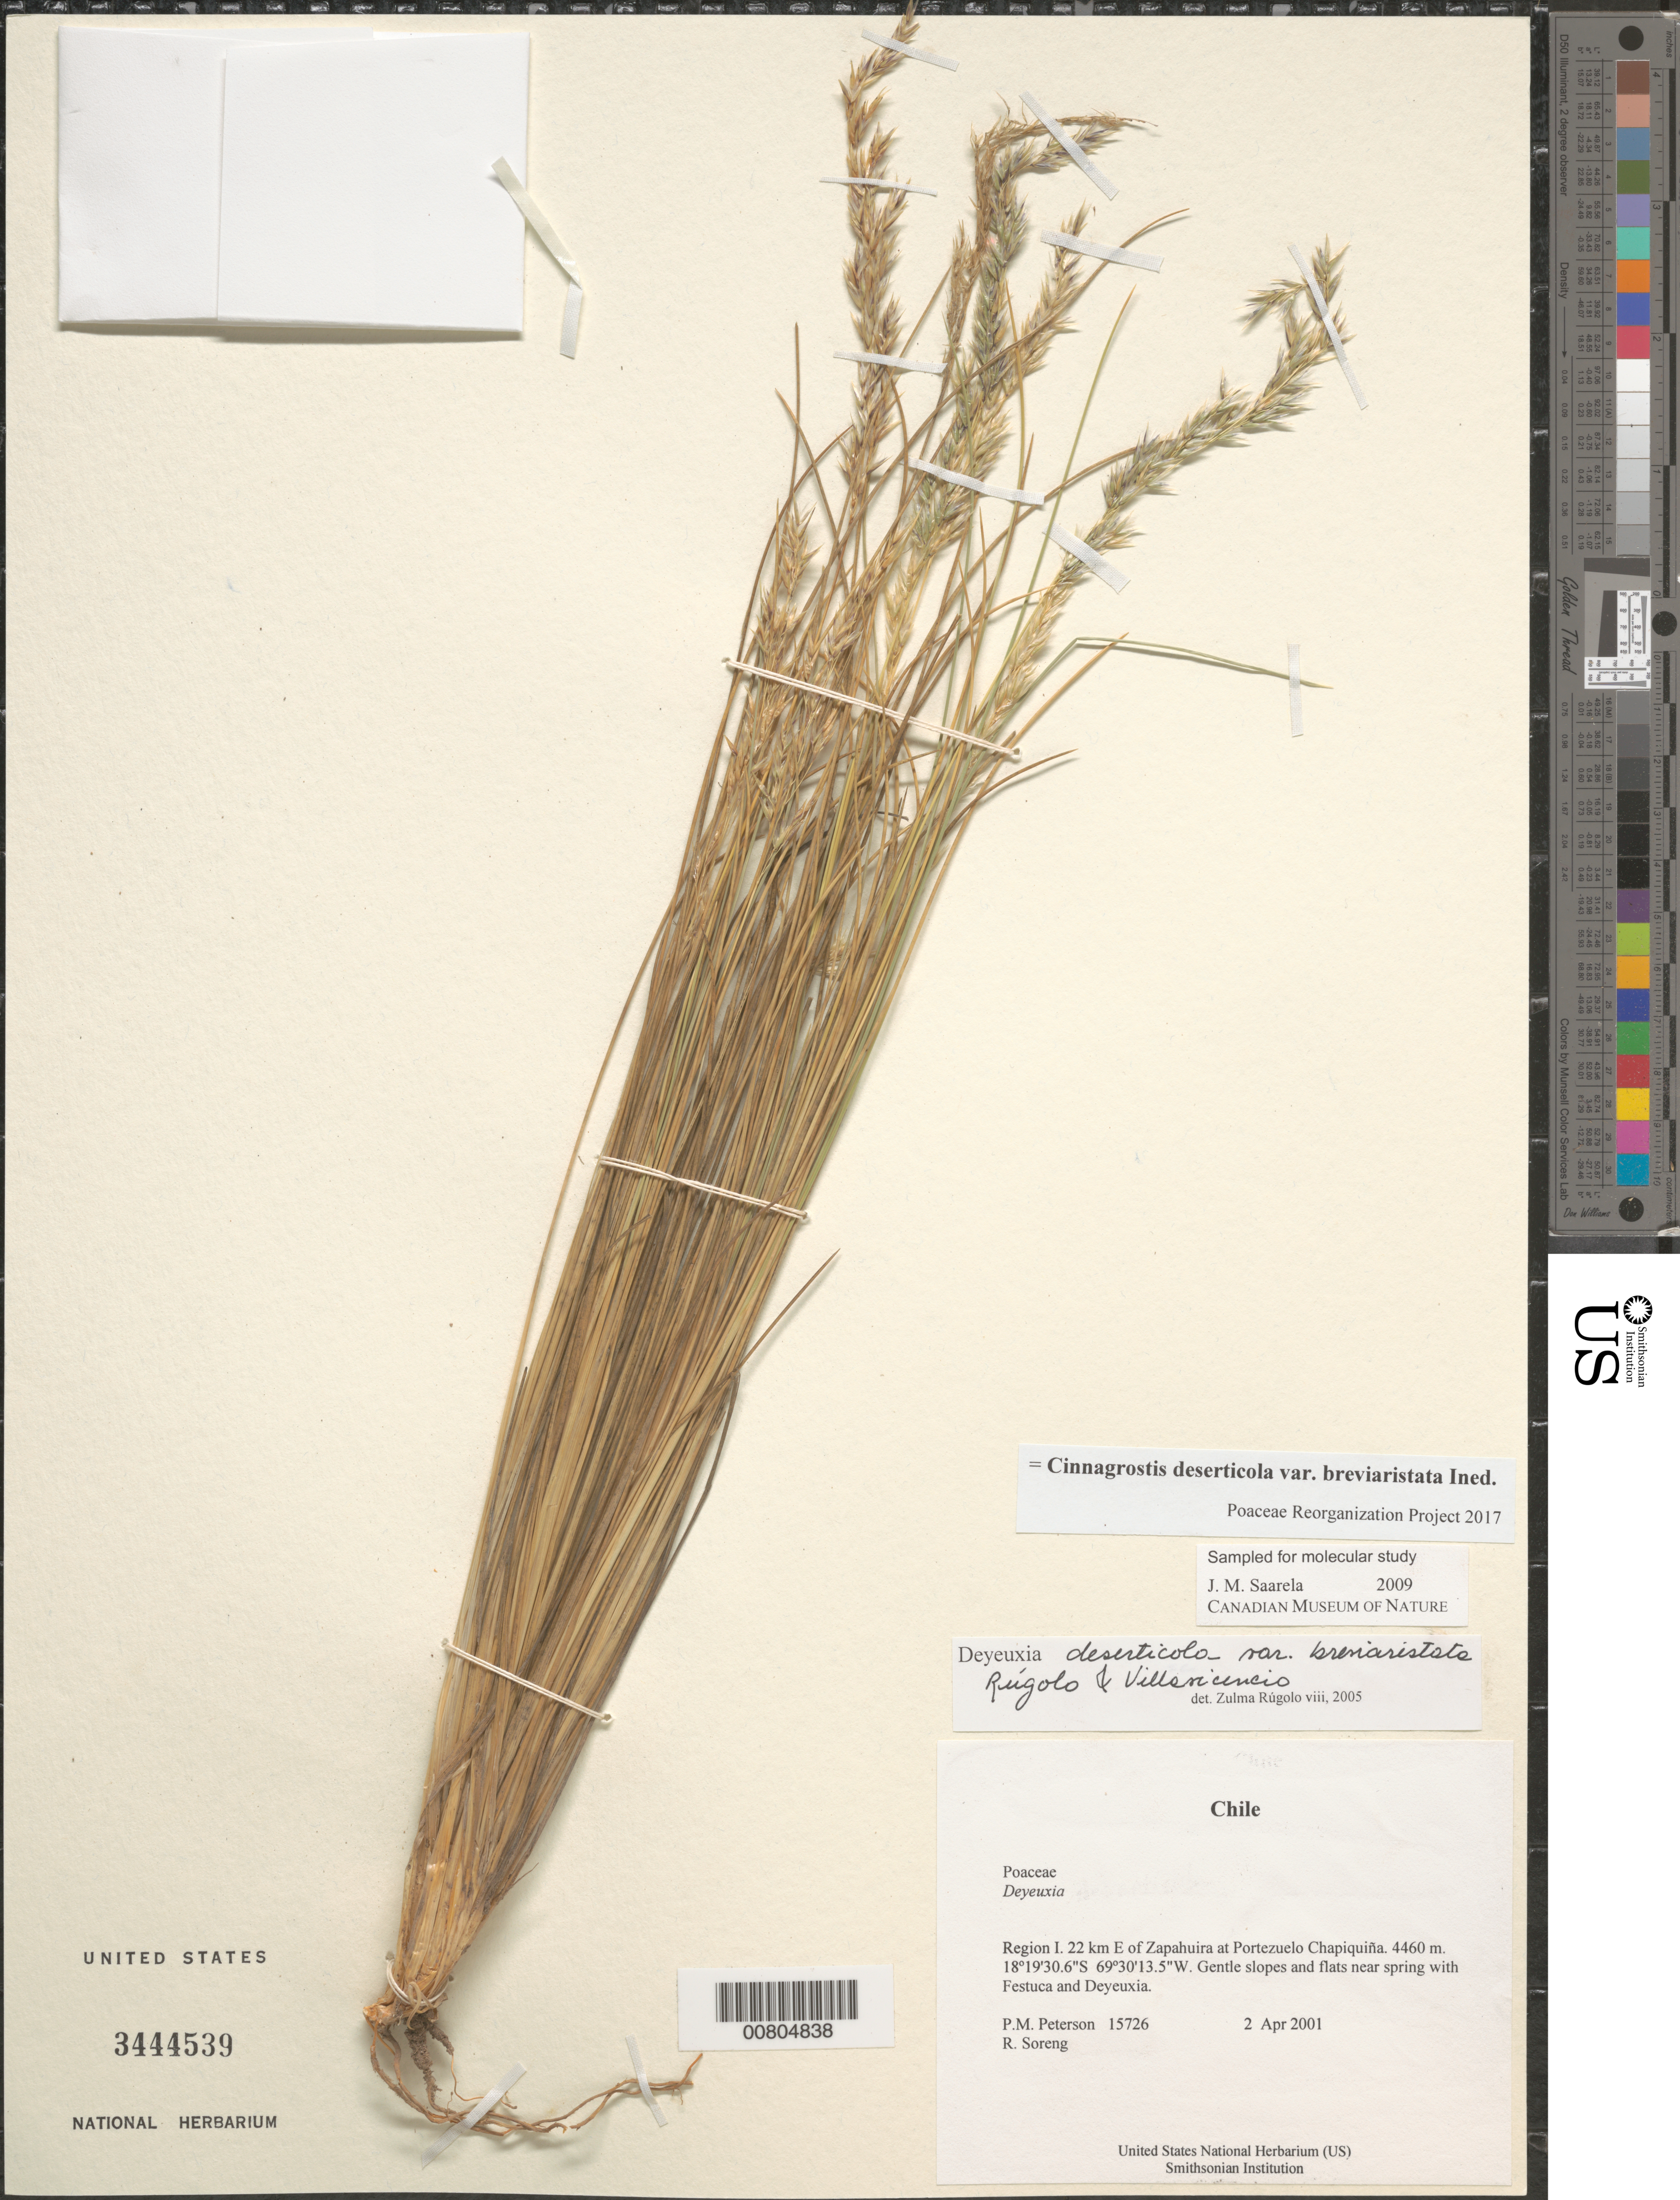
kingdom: Plantae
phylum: Tracheophyta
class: Liliopsida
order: Poales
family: Poaceae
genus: Cinnagrostis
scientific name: Cinnagrostis deserticola var. breviaristata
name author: (Rúgolo & Villav.) P.M. Peterson et al.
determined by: Poaceae Reorganization Project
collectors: P. M. Peterson & R. J. Soreng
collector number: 15726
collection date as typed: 02 Apr 2001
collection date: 2001-04-02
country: Chile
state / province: Tarapacá (I)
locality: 22 km E of Zapahuira at Portezuelo Chapiquiña.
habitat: Gentle slopes and flats near spring with Festuca and Deyeuxia.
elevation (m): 4460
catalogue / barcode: US 3444539